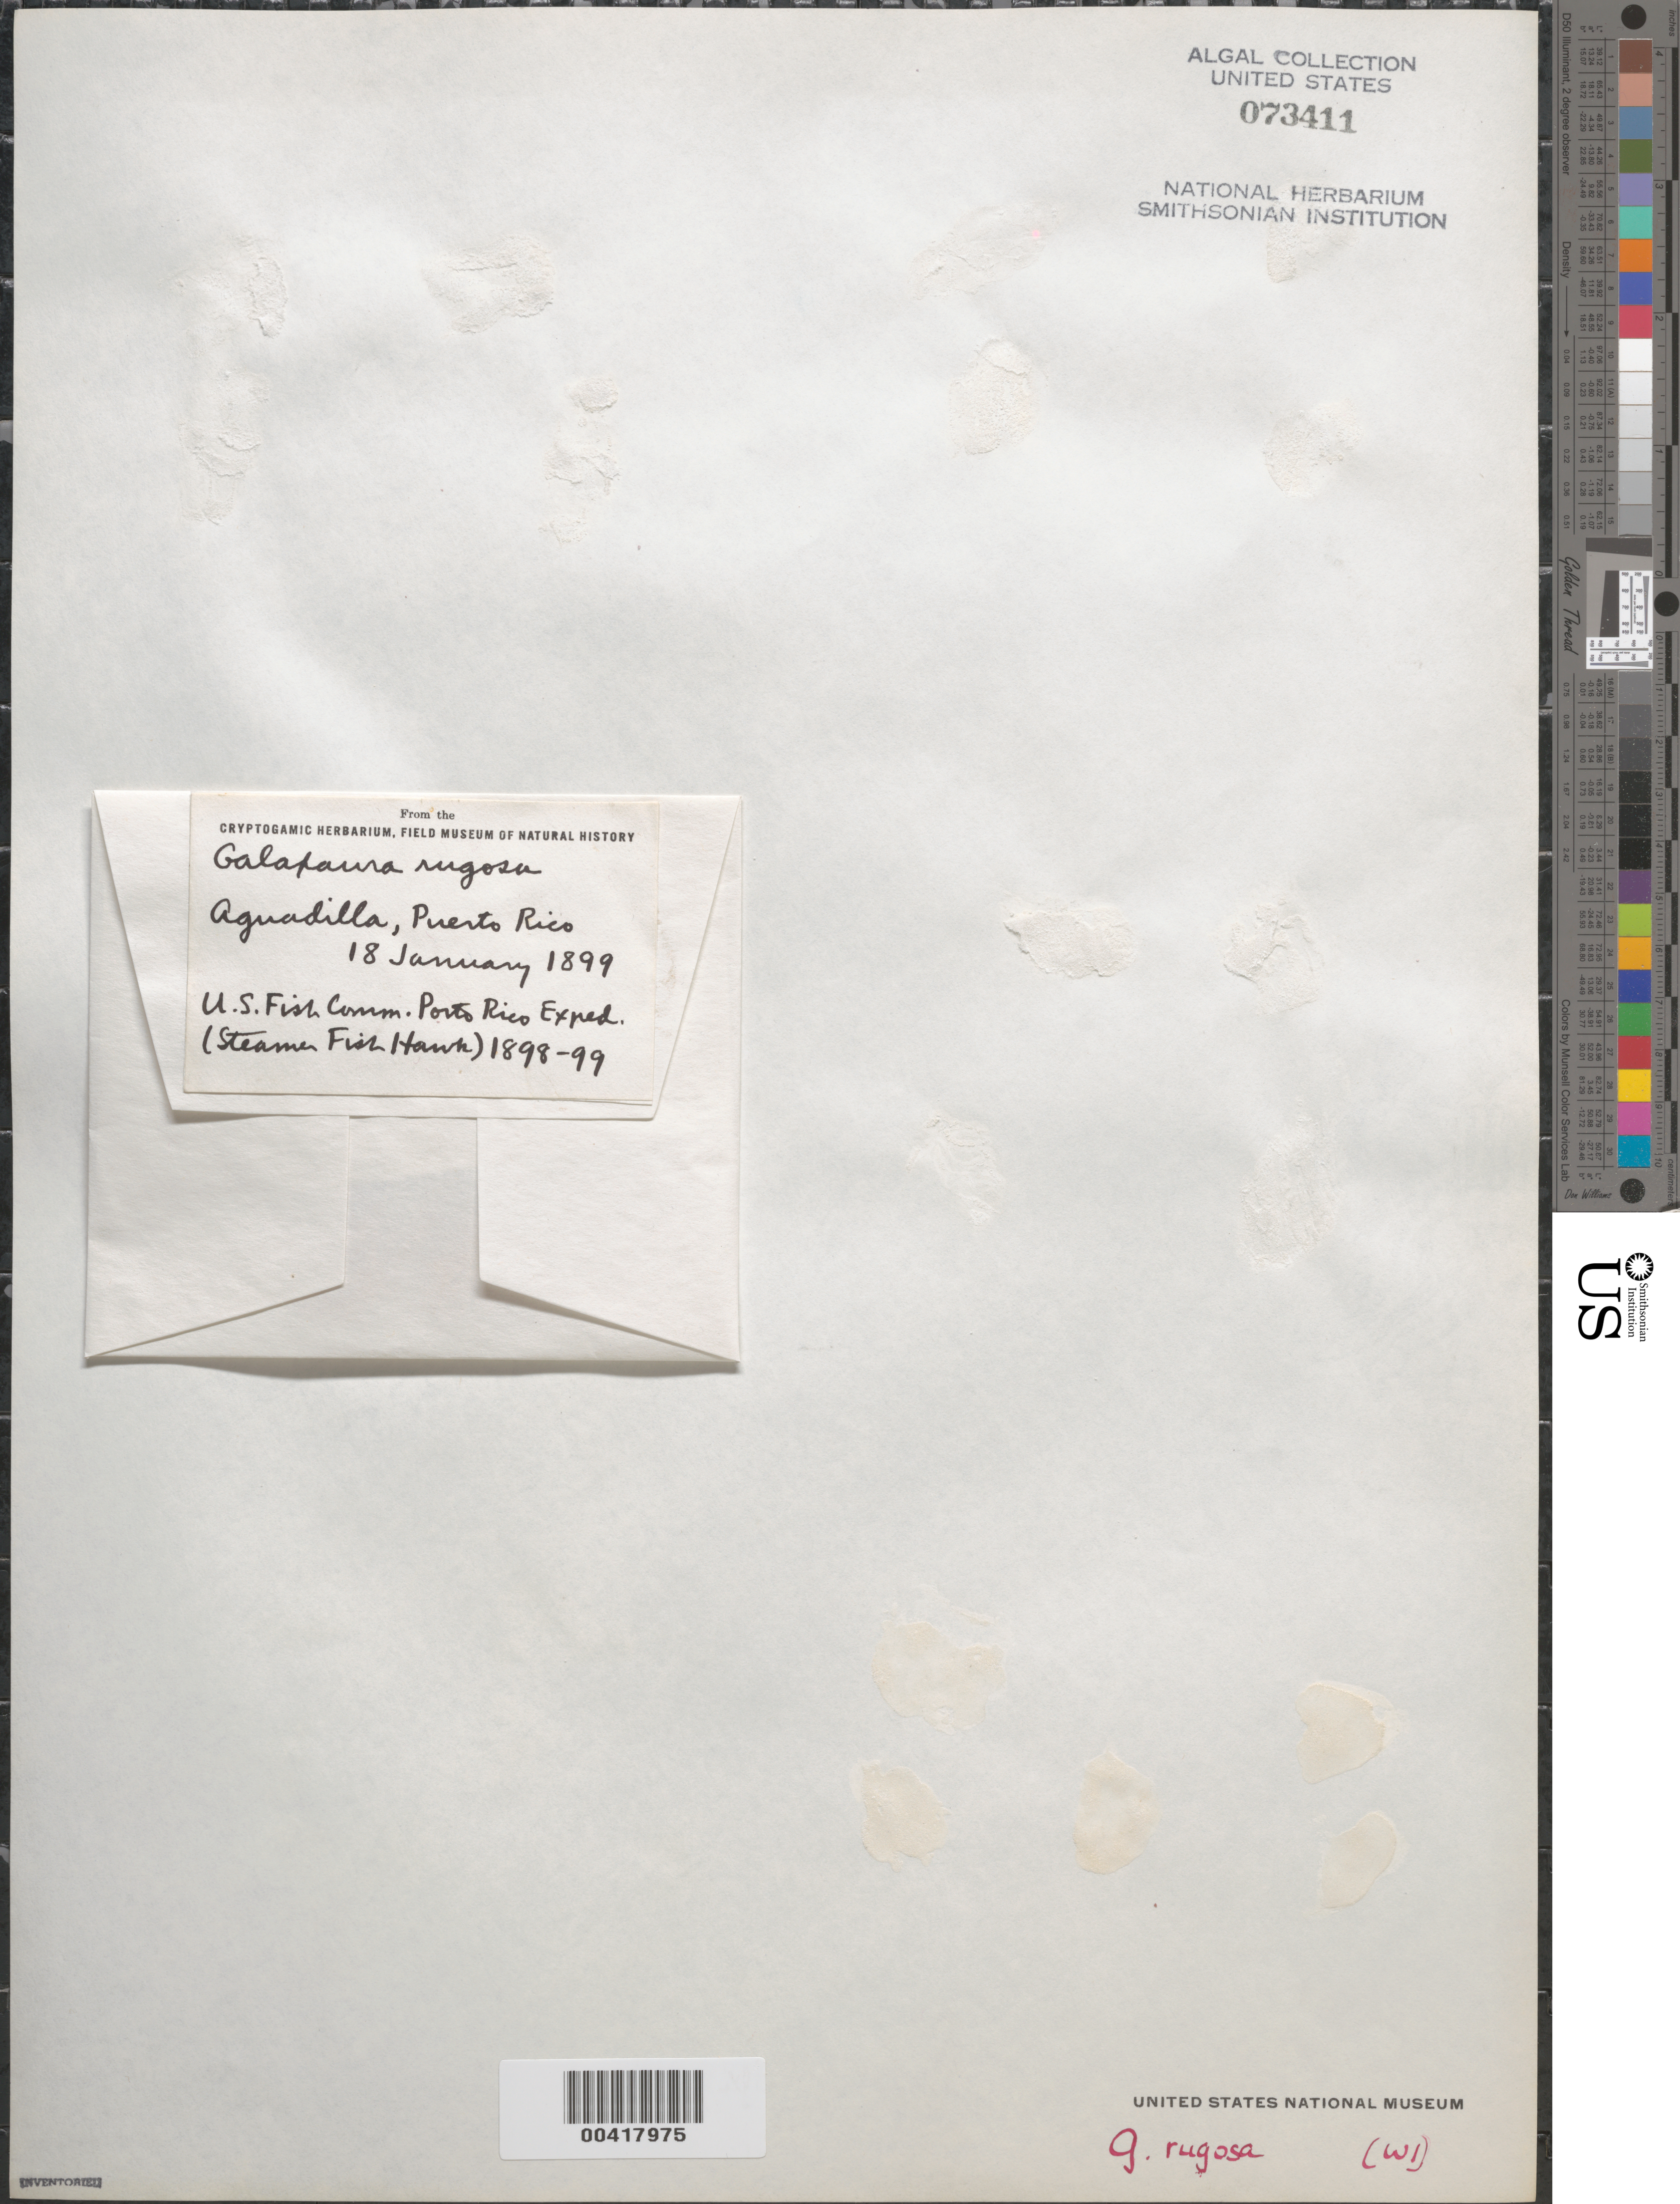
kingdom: Plantae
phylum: Rhodophyta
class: Florideophyceae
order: Nemaliales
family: Galaxauraceae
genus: Galaxaura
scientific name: Galaxaura rugosa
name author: (Ellis & Sol.) J.V.Lamouroux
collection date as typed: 18 Jan 1899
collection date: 1899-01-18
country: Puerto Rico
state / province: Aguadilla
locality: Aguadilla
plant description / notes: US Fish Commission Porto Rico Expedition (Steamer Fish Hawk), 1898-1899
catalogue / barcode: US 73411